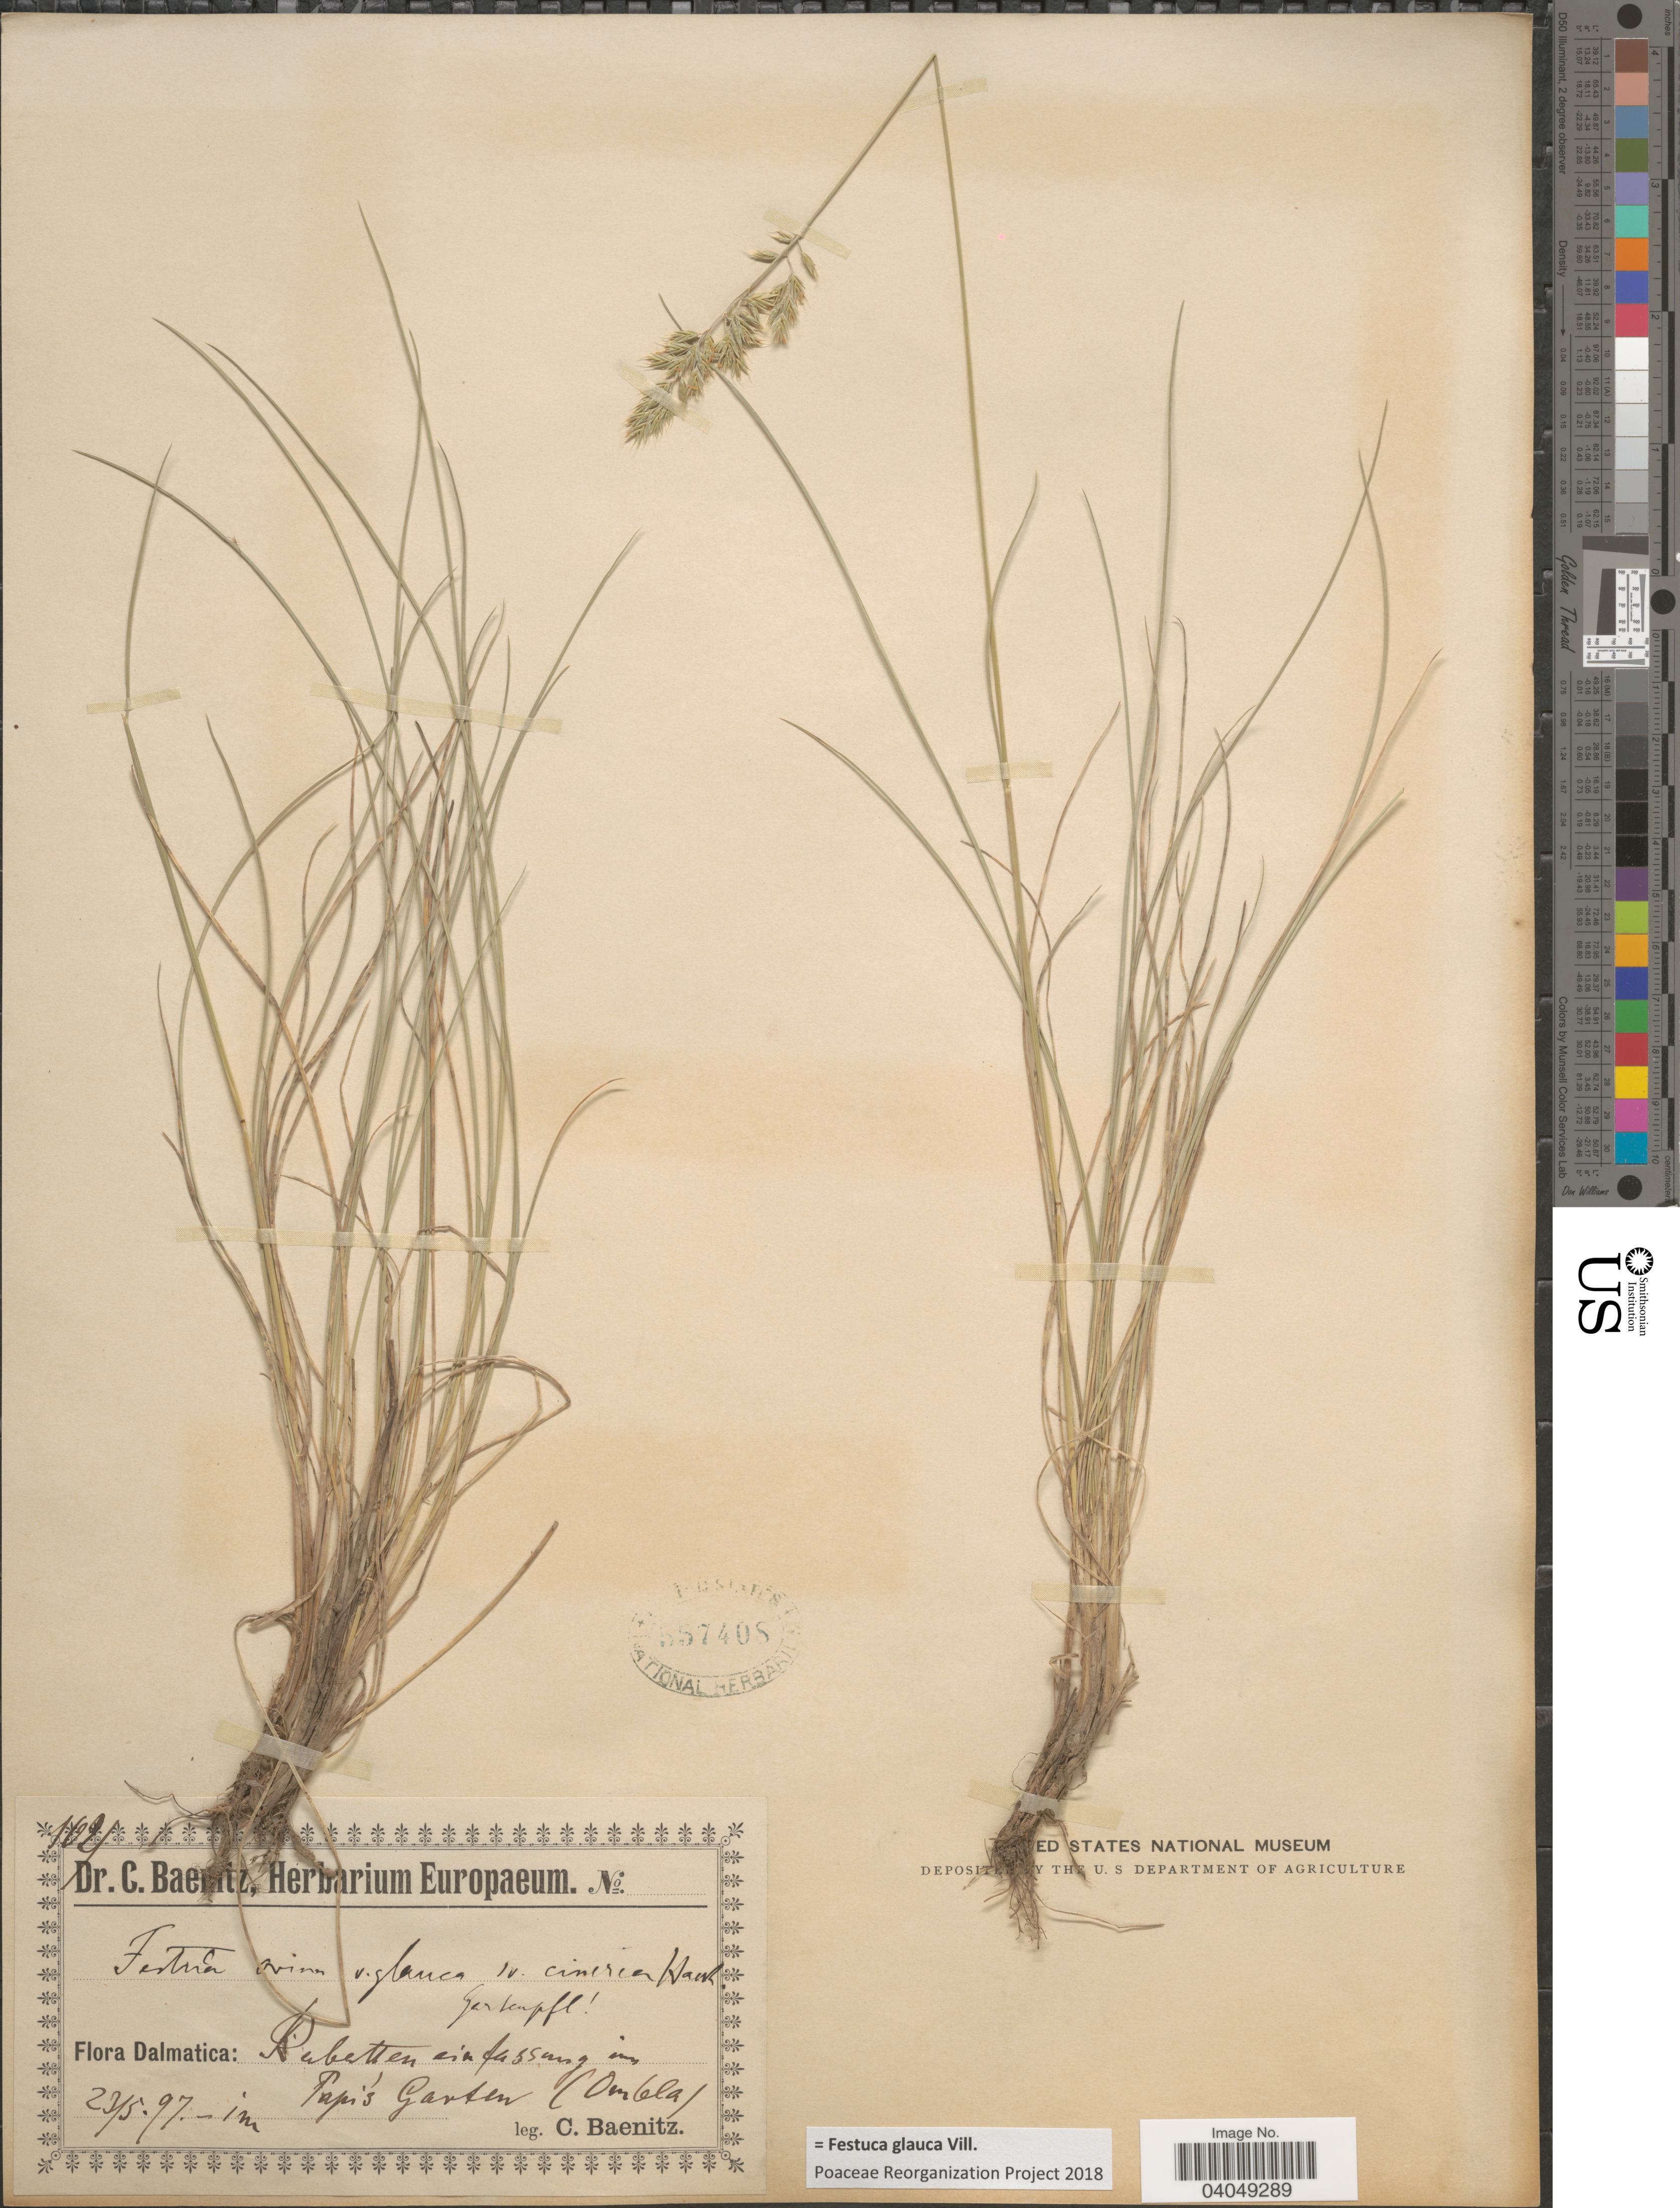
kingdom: Plantae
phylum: Tracheophyta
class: Liliopsida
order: Poales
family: Poaceae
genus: Festuca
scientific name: Festuca glauca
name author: Vill.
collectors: C. G. Baenitz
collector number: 1021*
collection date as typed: Transcribed d/m/y: 23/5/97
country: Croatia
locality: Dalmatica: Rubetten einfassung im Papi's Garten (Ombla).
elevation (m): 1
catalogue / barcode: US 557408